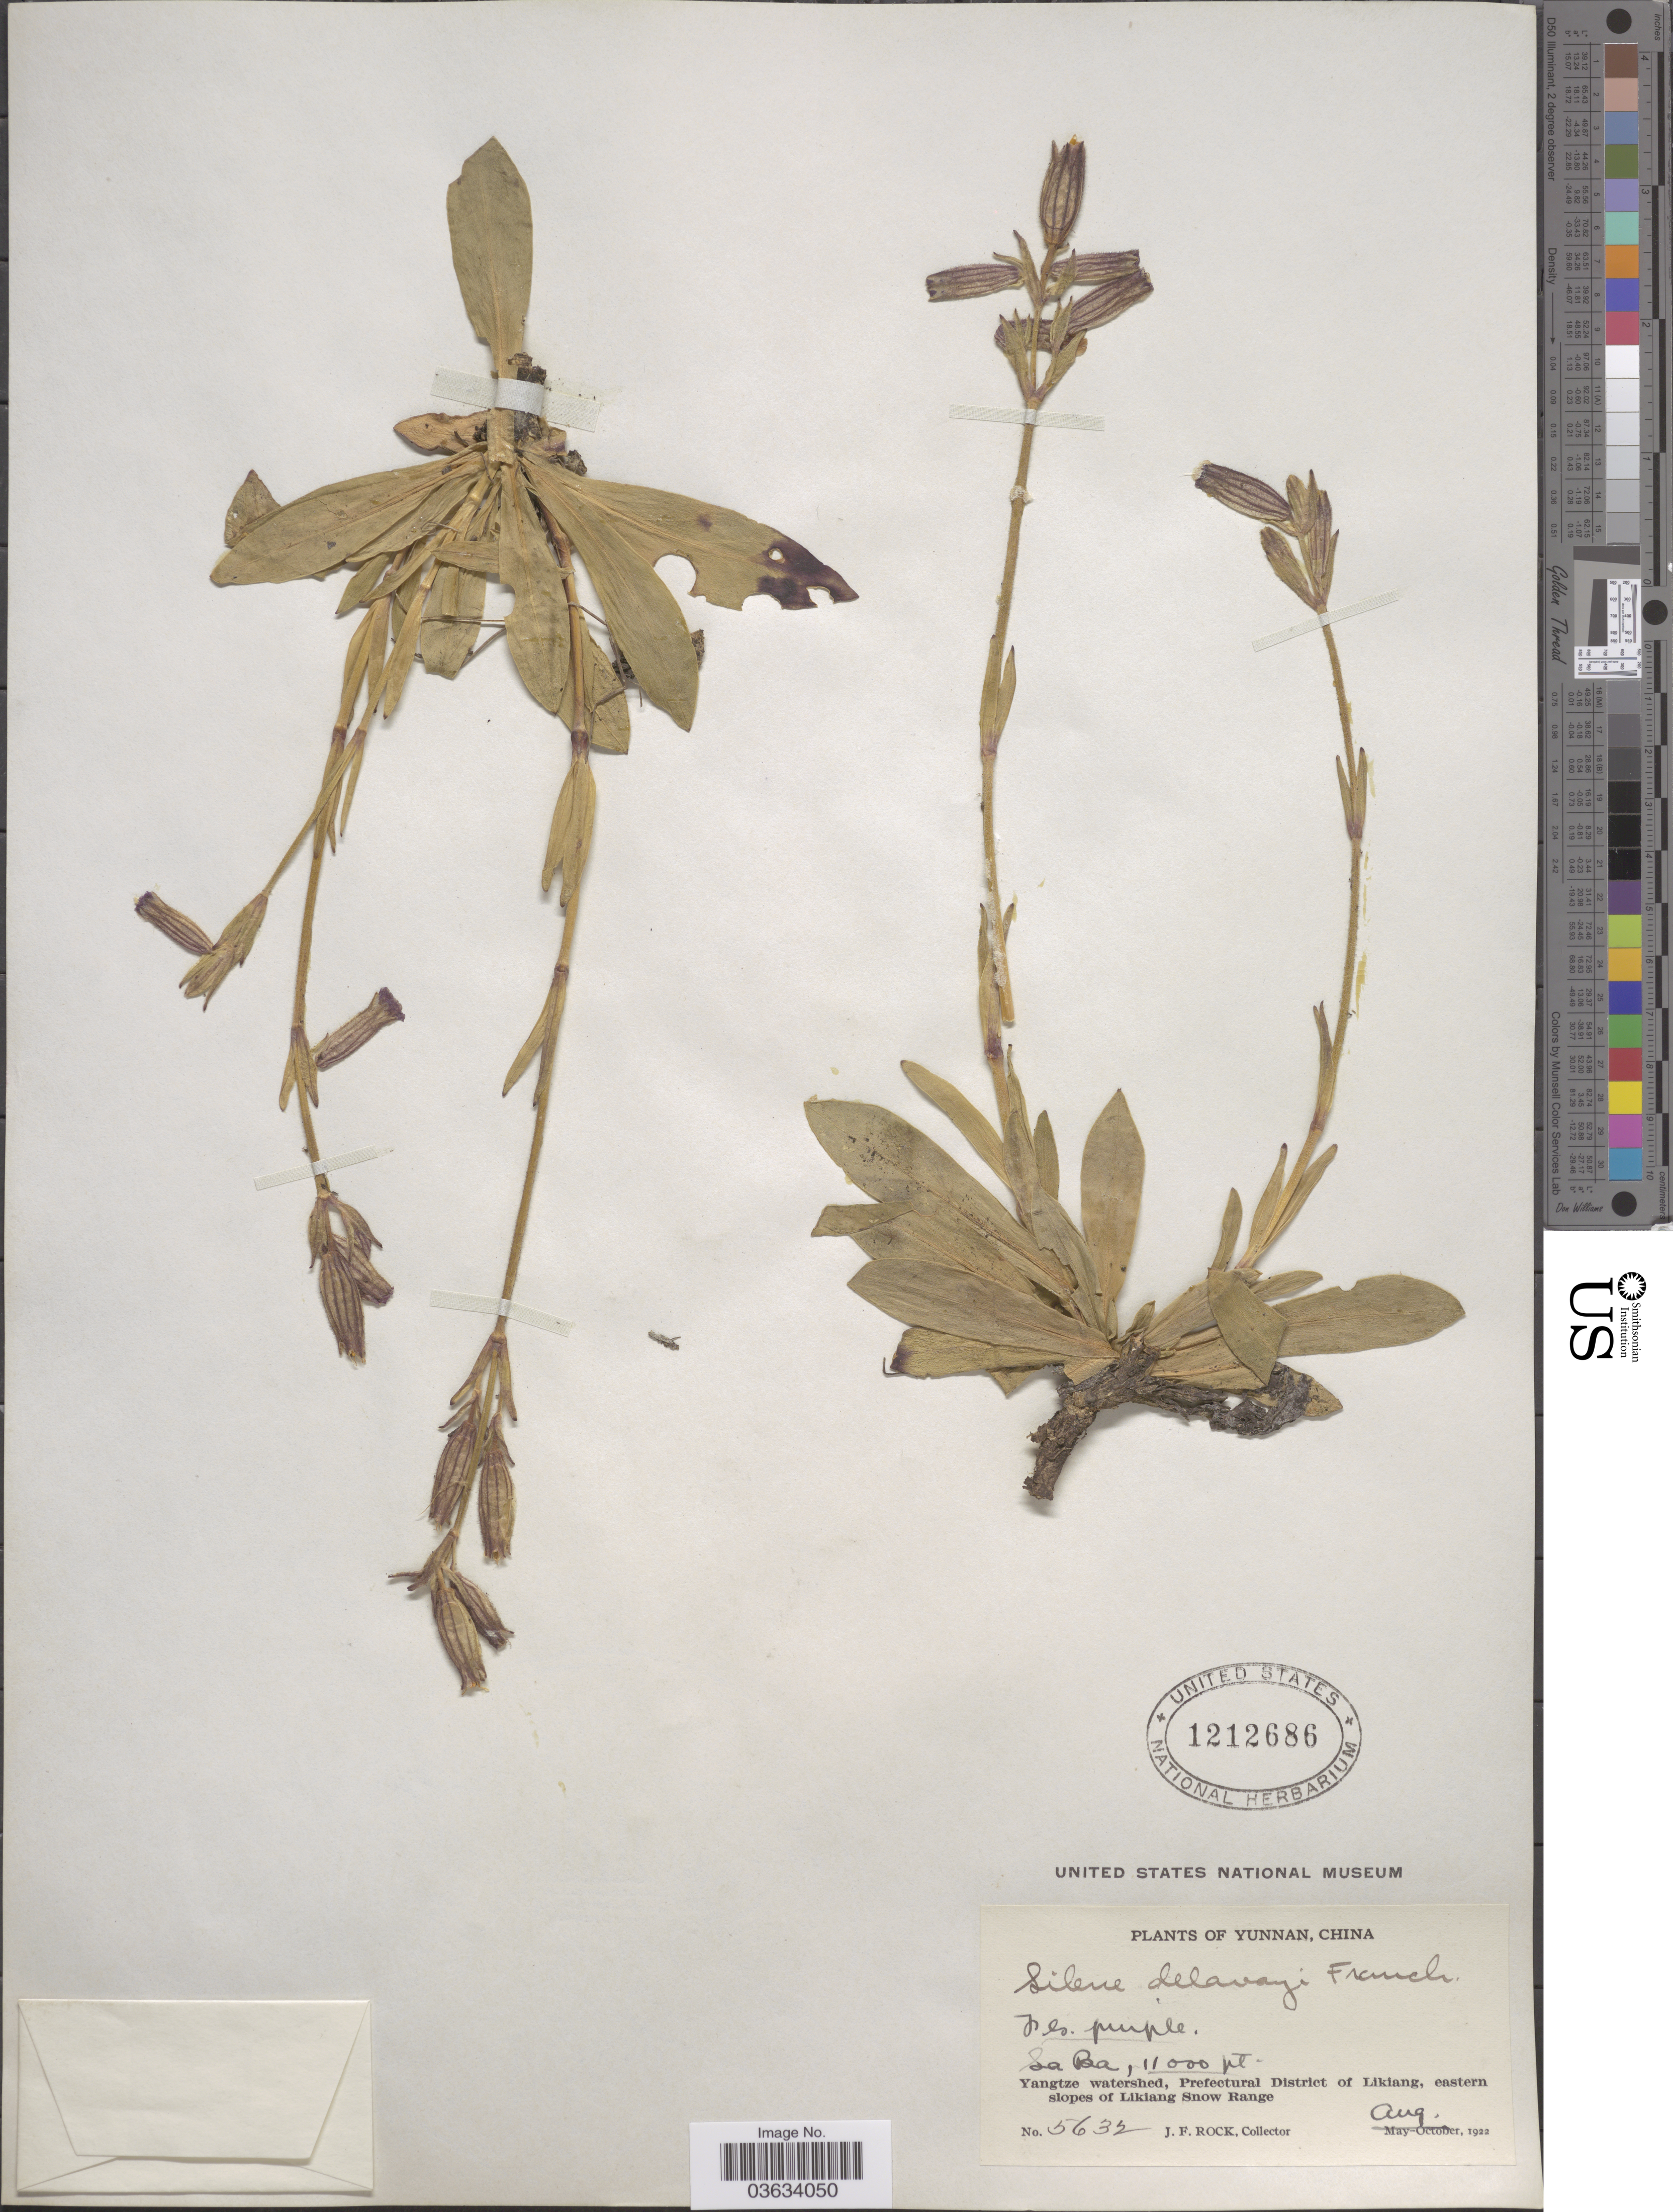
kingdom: Plantae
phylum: Tracheophyta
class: Magnoliopsida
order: Caryophyllales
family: Caryophyllaceae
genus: Silene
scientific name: Silene delavayi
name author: Franch.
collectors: J. Rock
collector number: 5632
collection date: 1922-08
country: China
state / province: Yunnan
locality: Sa Ba. Yangtze watershed, Prefectural District of Likiang, eastern slopes of Likiang Snow Range.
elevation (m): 3353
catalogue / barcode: US 1212686